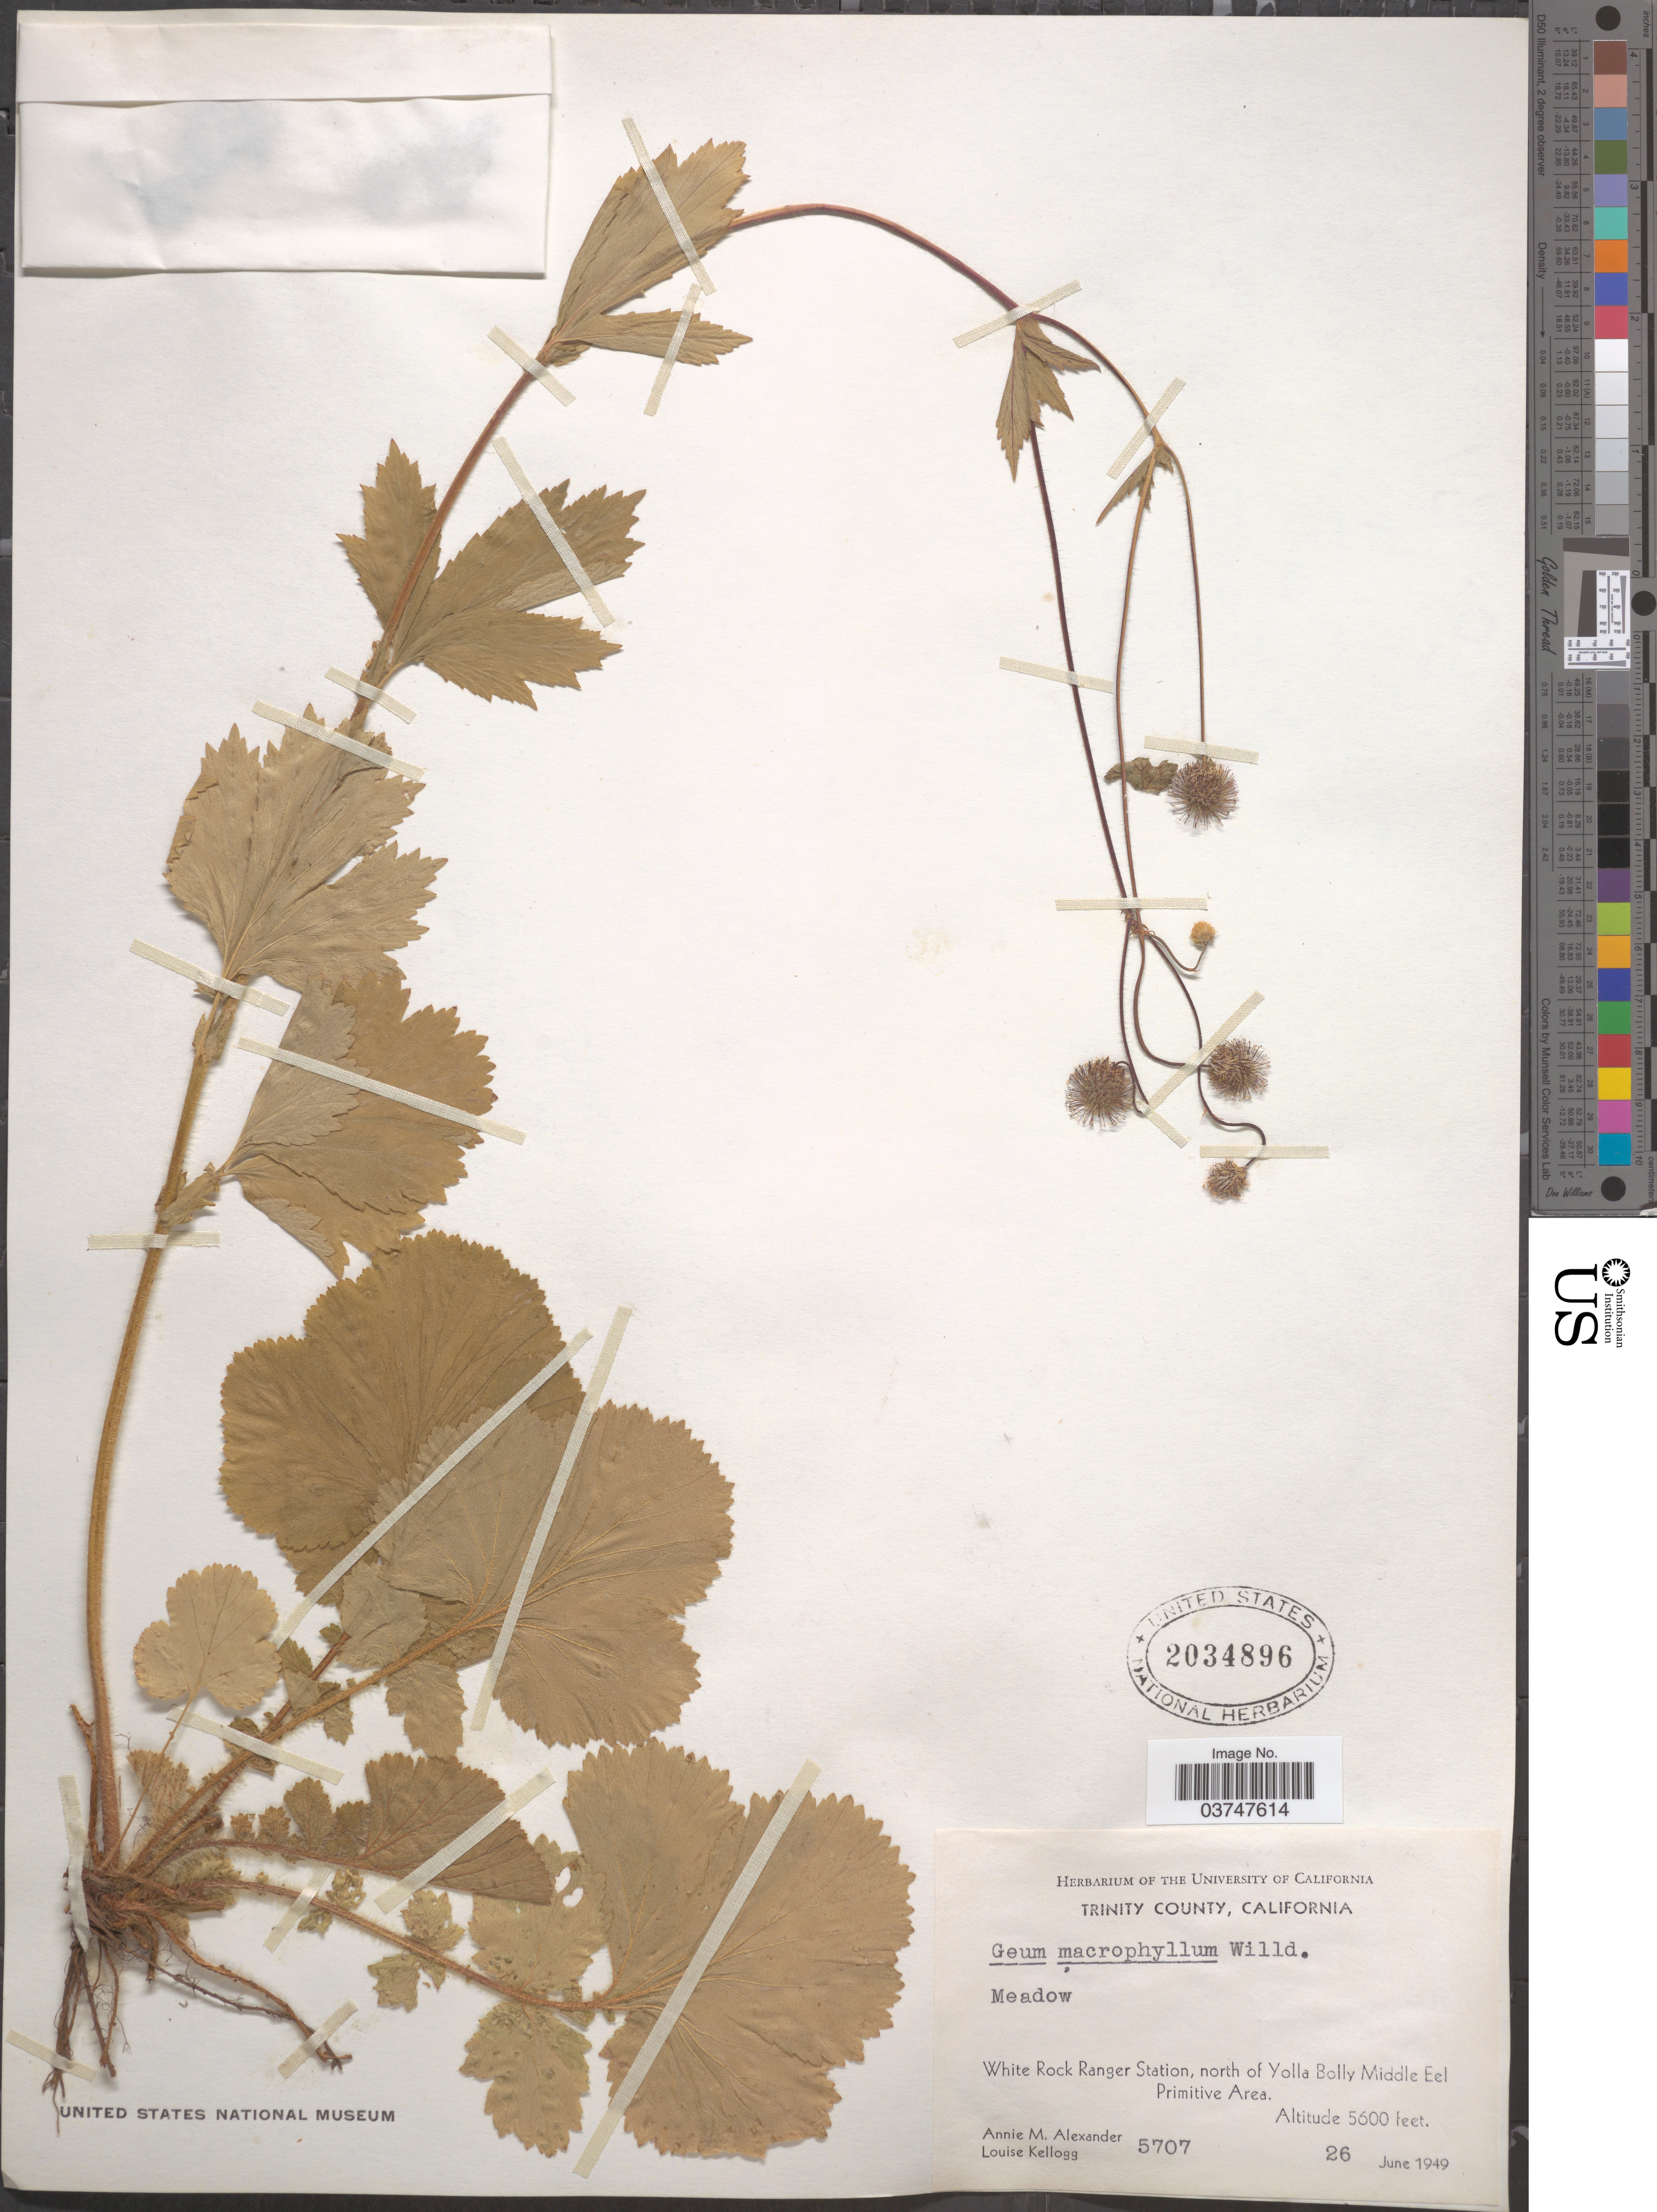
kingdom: Plantae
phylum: Tracheophyta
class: Magnoliopsida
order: Rosales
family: Rosaceae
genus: Geum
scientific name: Geum macrophyllum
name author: Willd.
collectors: A. M. Alexander & L. Kellogg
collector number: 5707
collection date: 1949-06-26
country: United States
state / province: California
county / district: Trinity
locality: Trinity County. White Rock Ranger Station, north of Yolla Bolly Middle Eel Primitive Area.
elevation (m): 1707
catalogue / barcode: US 2034896